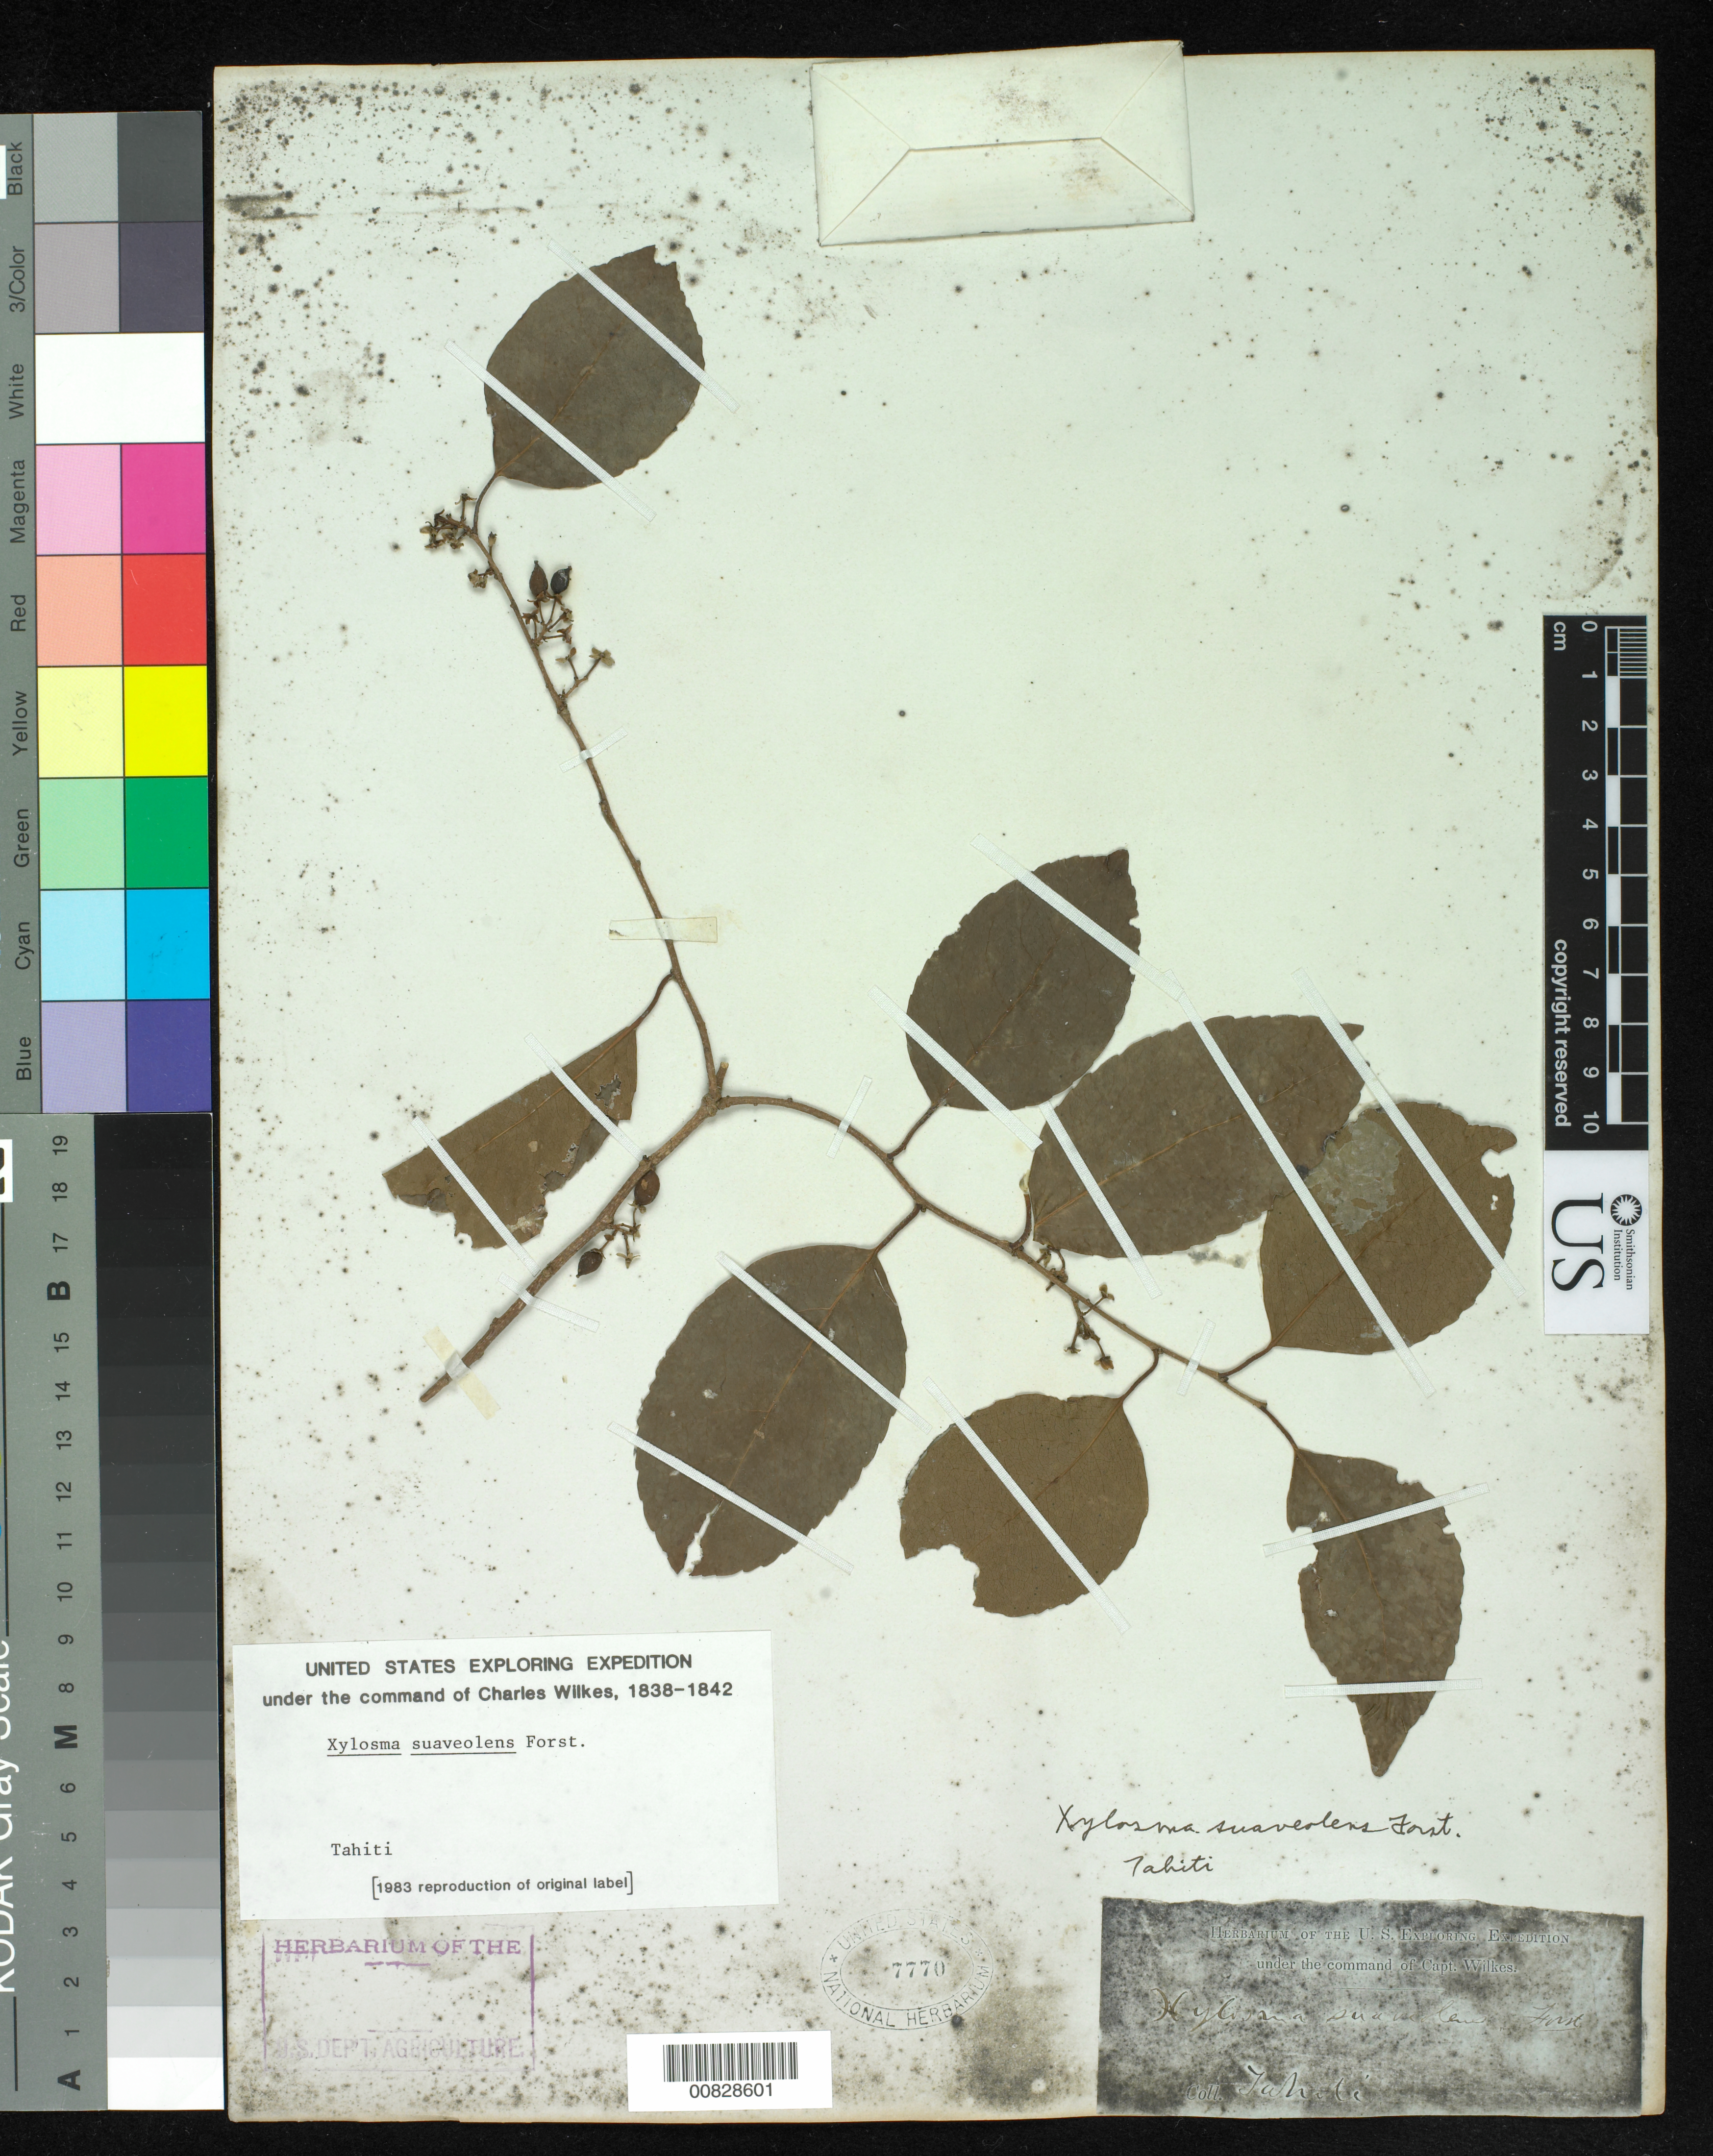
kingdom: Plantae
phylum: Tracheophyta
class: Magnoliopsida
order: Malpighiales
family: Salicaceae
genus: Xylosma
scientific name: Xylosma suaveolens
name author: G. Forst.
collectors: Wilkes Explor. Exped.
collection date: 1838/1842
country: French Polynesia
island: Tahiti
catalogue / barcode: US 7770